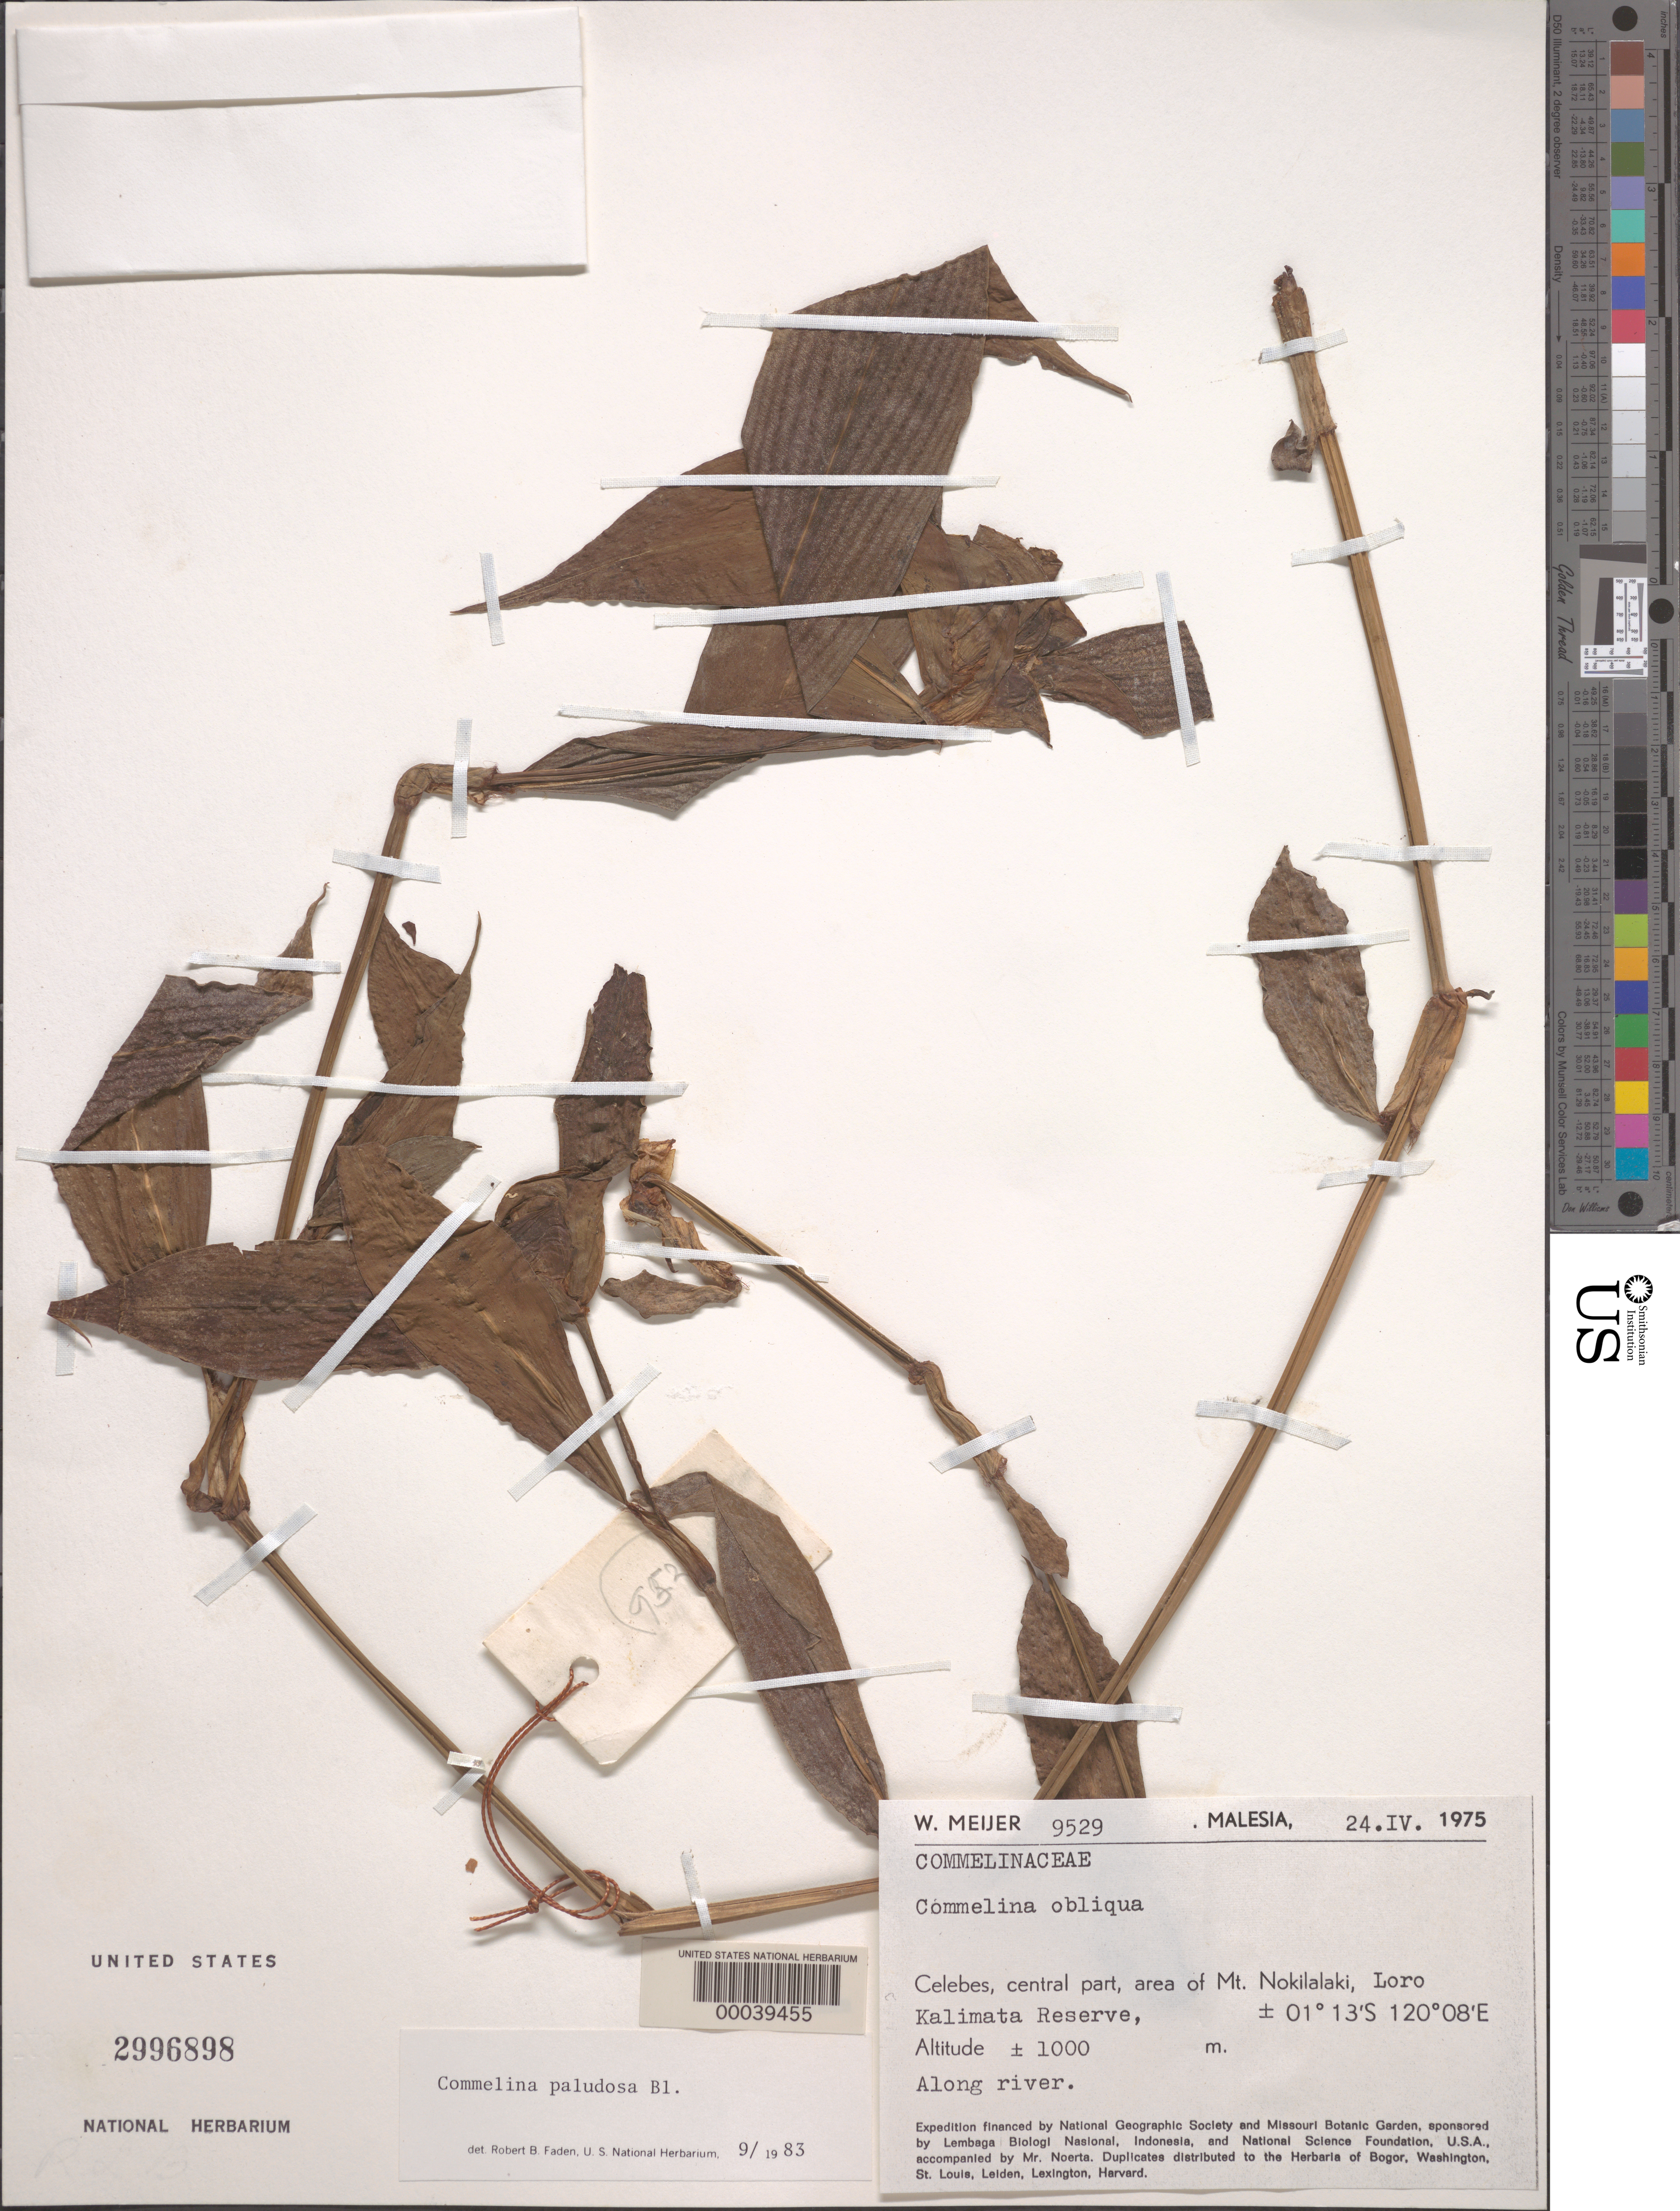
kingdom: Plantae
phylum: Tracheophyta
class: Liliopsida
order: Commelinales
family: Commelinaceae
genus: Commelina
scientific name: Commelina paludosa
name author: Blume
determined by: Faden, Robert B., (US), Smithsonian Institution - National Museum of Natural History (UNITED STATES)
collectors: W. Meuer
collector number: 9529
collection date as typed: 24 Apr 1975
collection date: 1975-04-24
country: Indonesia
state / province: Sulawesi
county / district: Sulawesi Tengah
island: Sulawesi [Celebes]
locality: Mt. Nokilalaki, Loro Kalimata Reserve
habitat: Rivers edge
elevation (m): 1000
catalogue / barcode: US 2996898